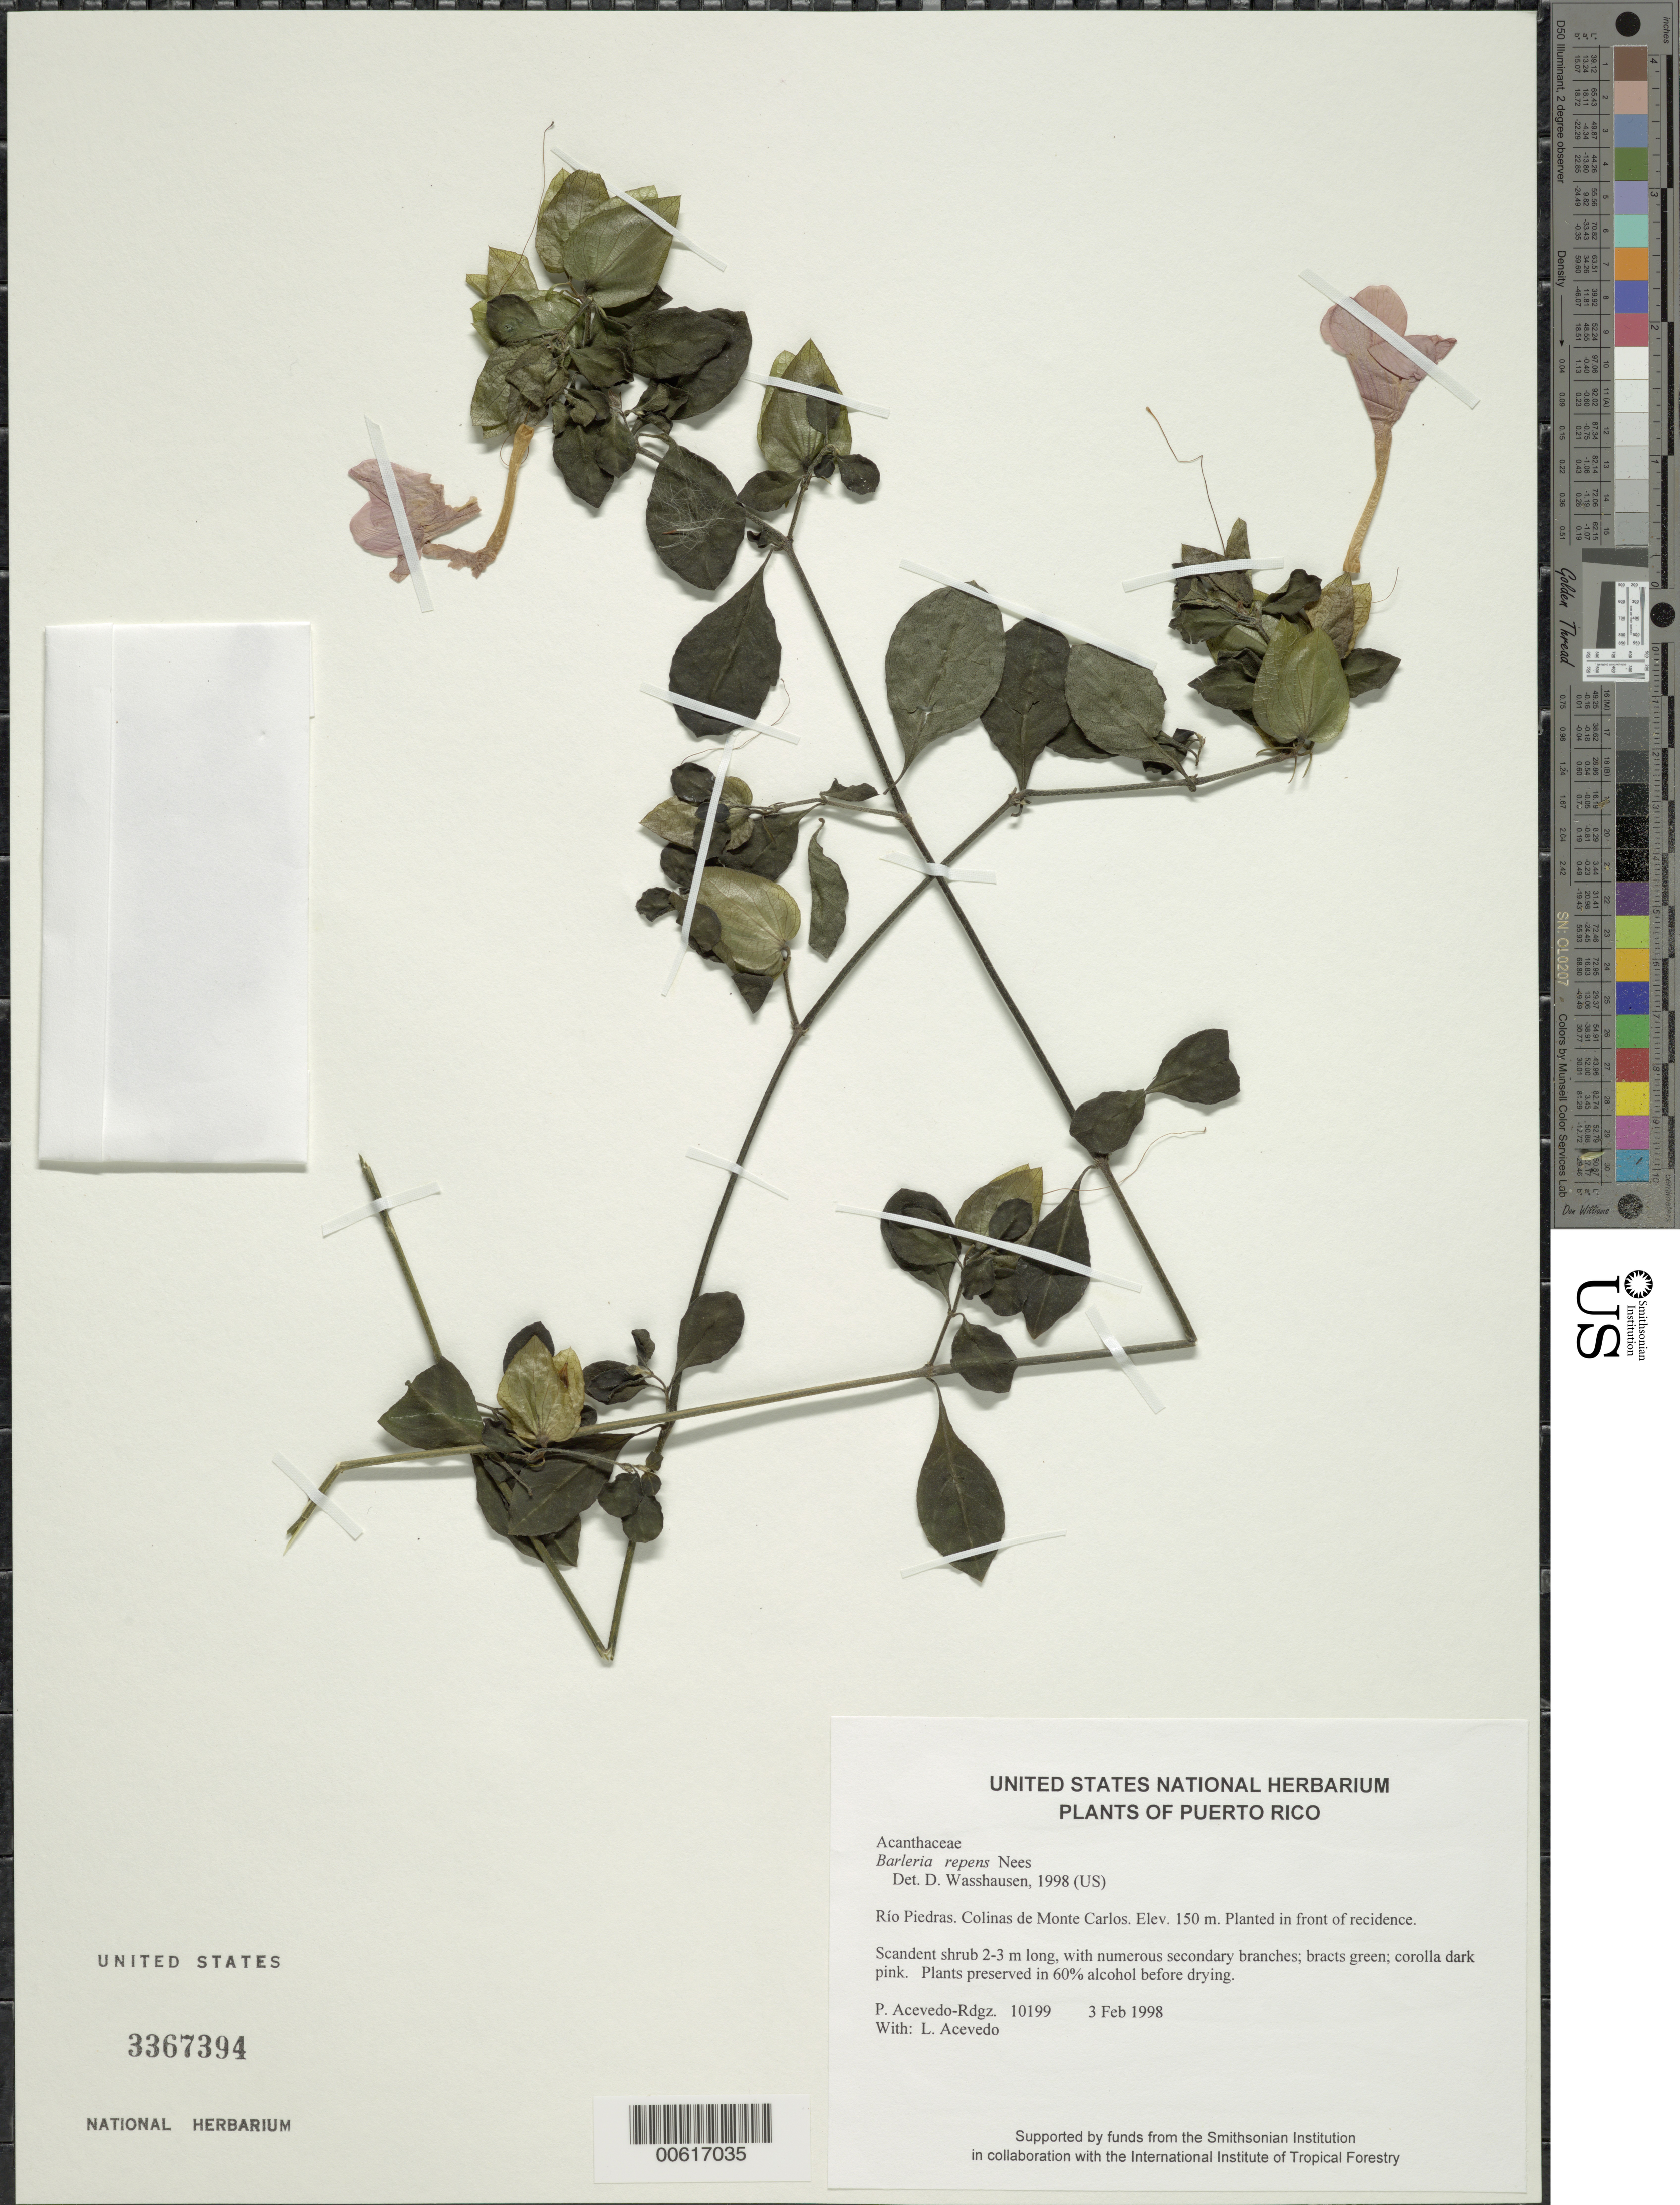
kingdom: Plantae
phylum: Tracheophyta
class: Magnoliopsida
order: Lamiales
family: Acanthaceae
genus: Barleria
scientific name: Barleria repens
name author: Nees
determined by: Wasshausen, Dieter C., (BOT), Smithsonian Institution - National Museum of Natural History (UNITED STATES)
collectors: P. Acevedo-Rodr. & L. Acevedo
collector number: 10199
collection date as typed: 03 Feb 1998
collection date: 1998-02-03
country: Puerto Rico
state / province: San Juan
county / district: Río Piedras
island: Puerto Rico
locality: Río Piedras, Urb. Colinas de Montecarlos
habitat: Planted in front of recidence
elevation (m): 75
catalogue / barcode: US 3367394